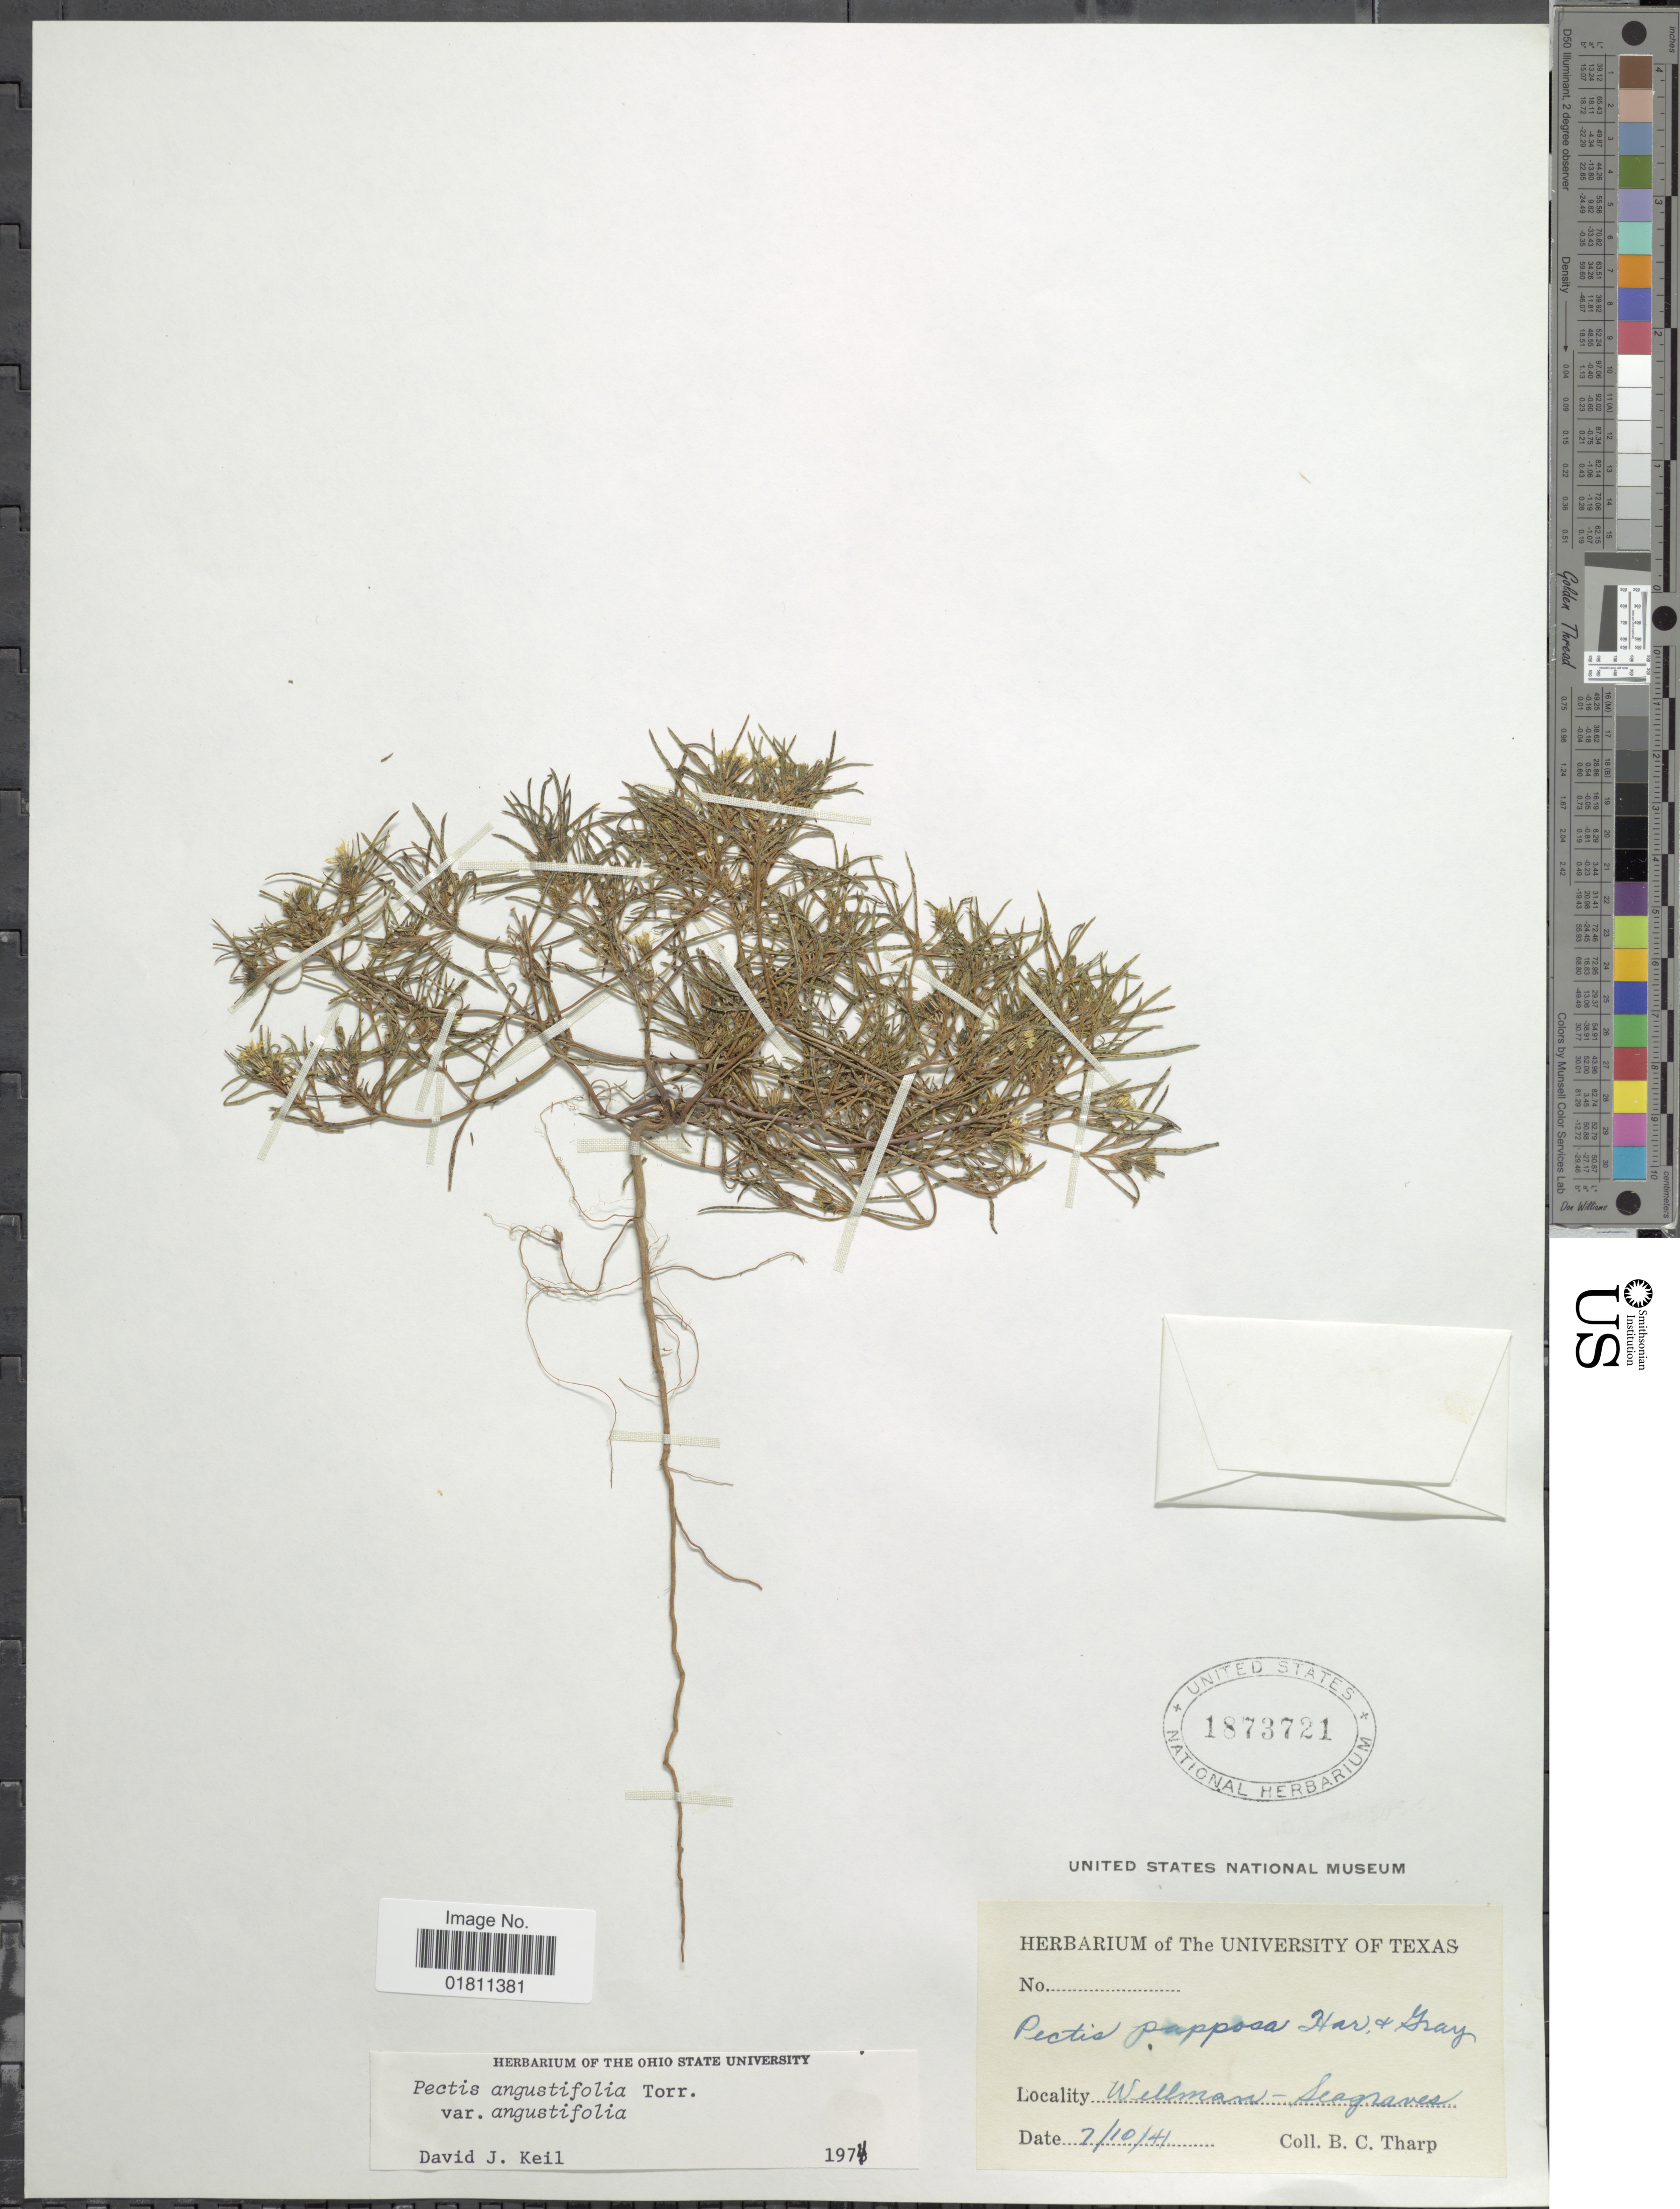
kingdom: Plantae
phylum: Tracheophyta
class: Magnoliopsida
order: Asterales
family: Asteraceae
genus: Pectis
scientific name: Pectis angustifolia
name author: Torr.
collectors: B. C. Tharp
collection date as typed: Transcribed d/m/y: 10/7/41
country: United States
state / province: Texas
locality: Wellman-Seagraves.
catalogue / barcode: US 1873721